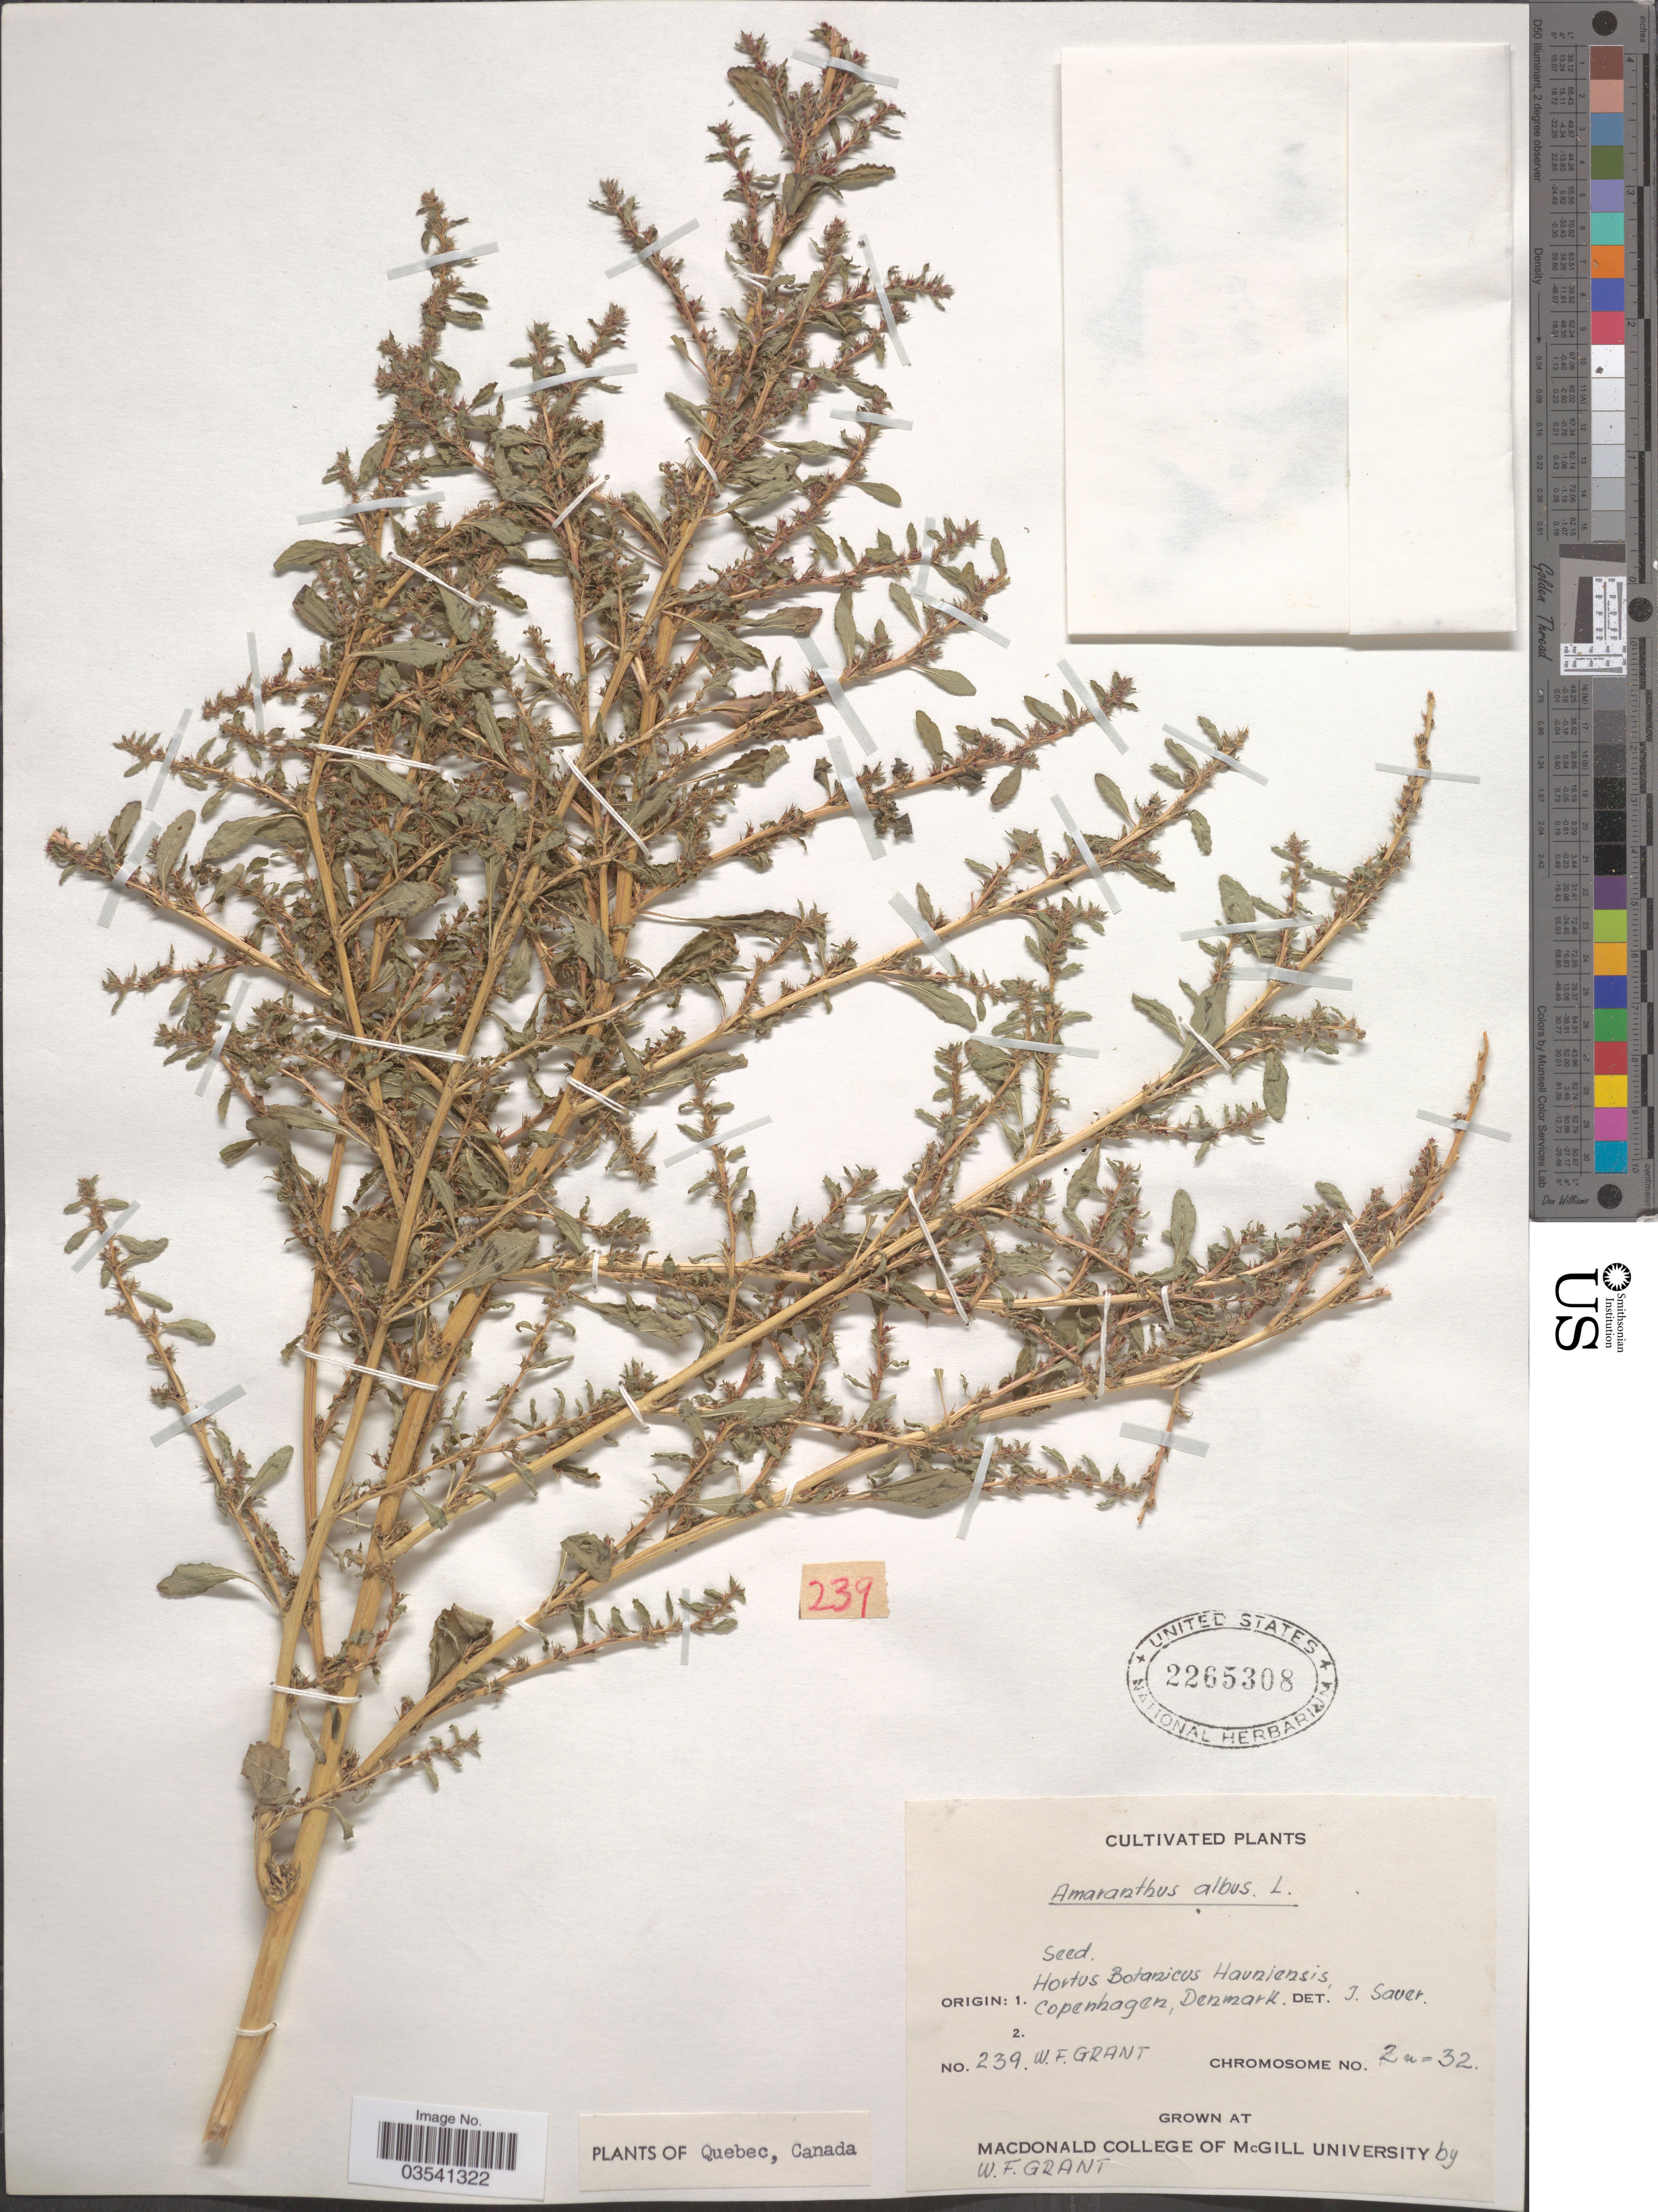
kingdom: Plantae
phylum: Tracheophyta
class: Magnoliopsida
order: Caryophyllales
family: Amaranthaceae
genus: Amaranthus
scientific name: Amaranthus albus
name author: L.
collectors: W. Grant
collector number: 239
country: Canada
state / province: Quebec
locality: Grown at MacDonald College of McGill University.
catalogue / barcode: US 2265308